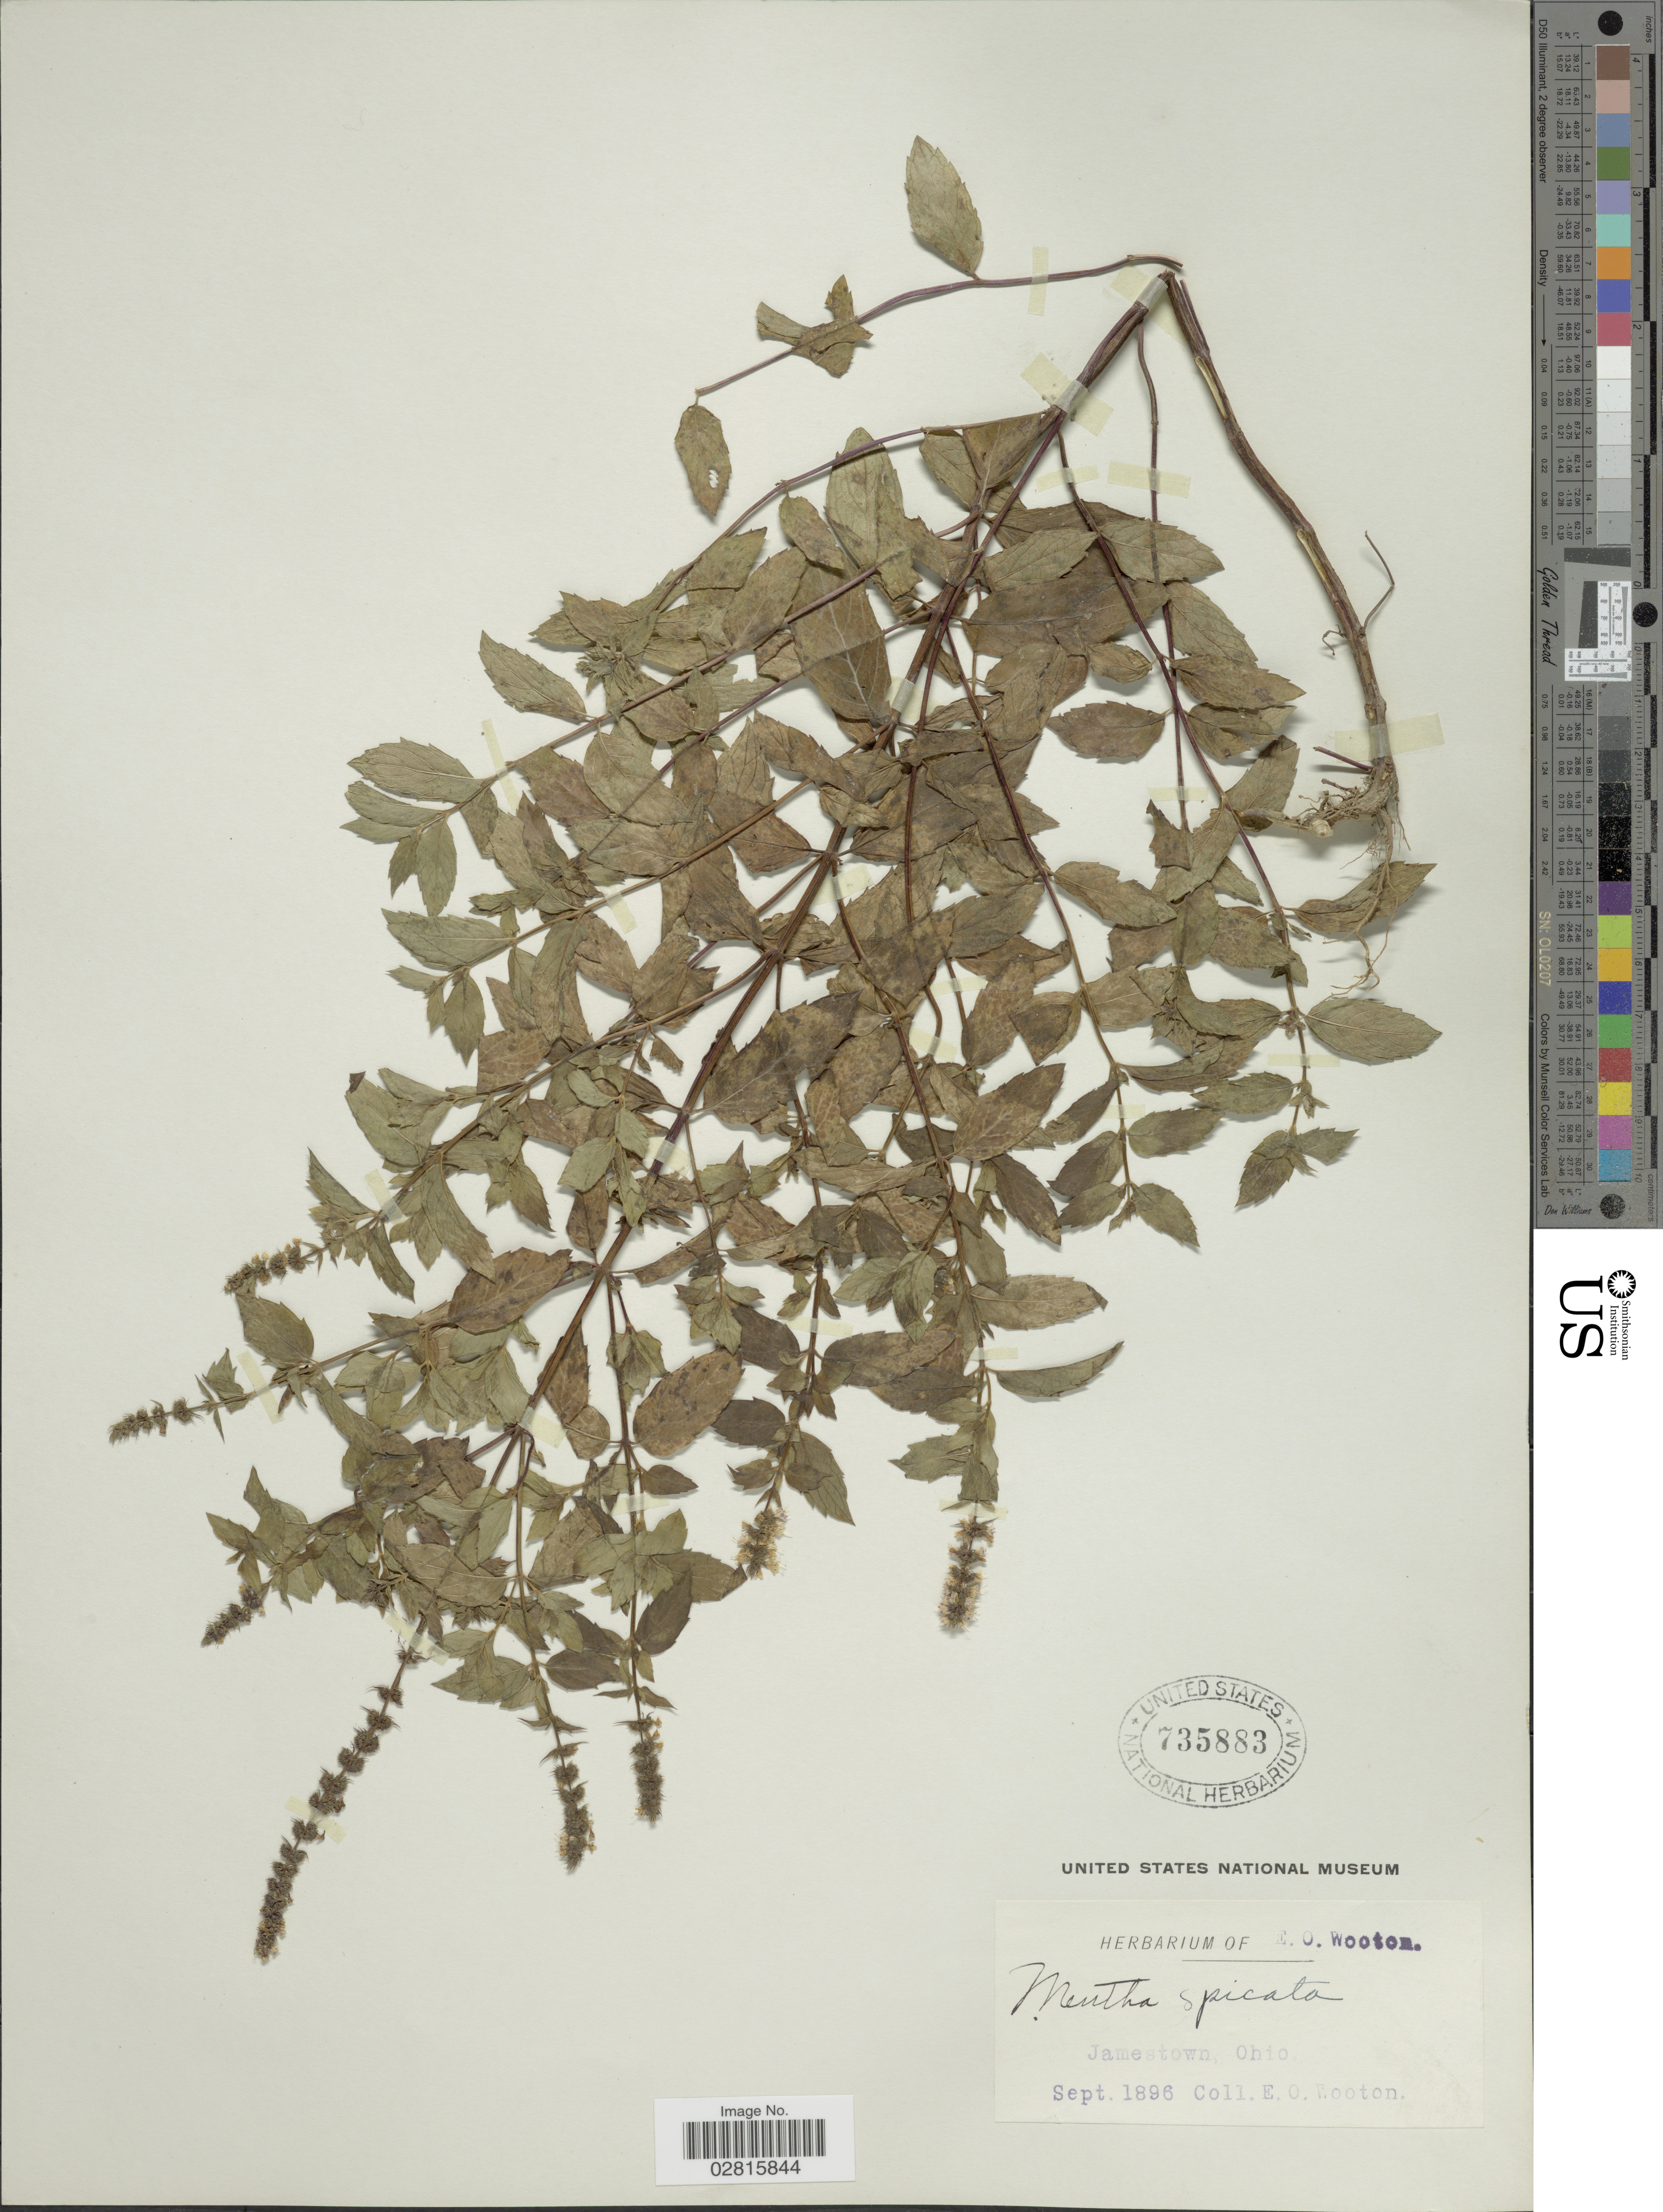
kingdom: Plantae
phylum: Tracheophyta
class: Magnoliopsida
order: Lamiales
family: Lamiaceae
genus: Mentha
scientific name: Mentha spicata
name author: L.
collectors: E. O. Wooton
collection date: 1896-09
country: United States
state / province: Ohio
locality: Jamestown.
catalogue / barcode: US 735883